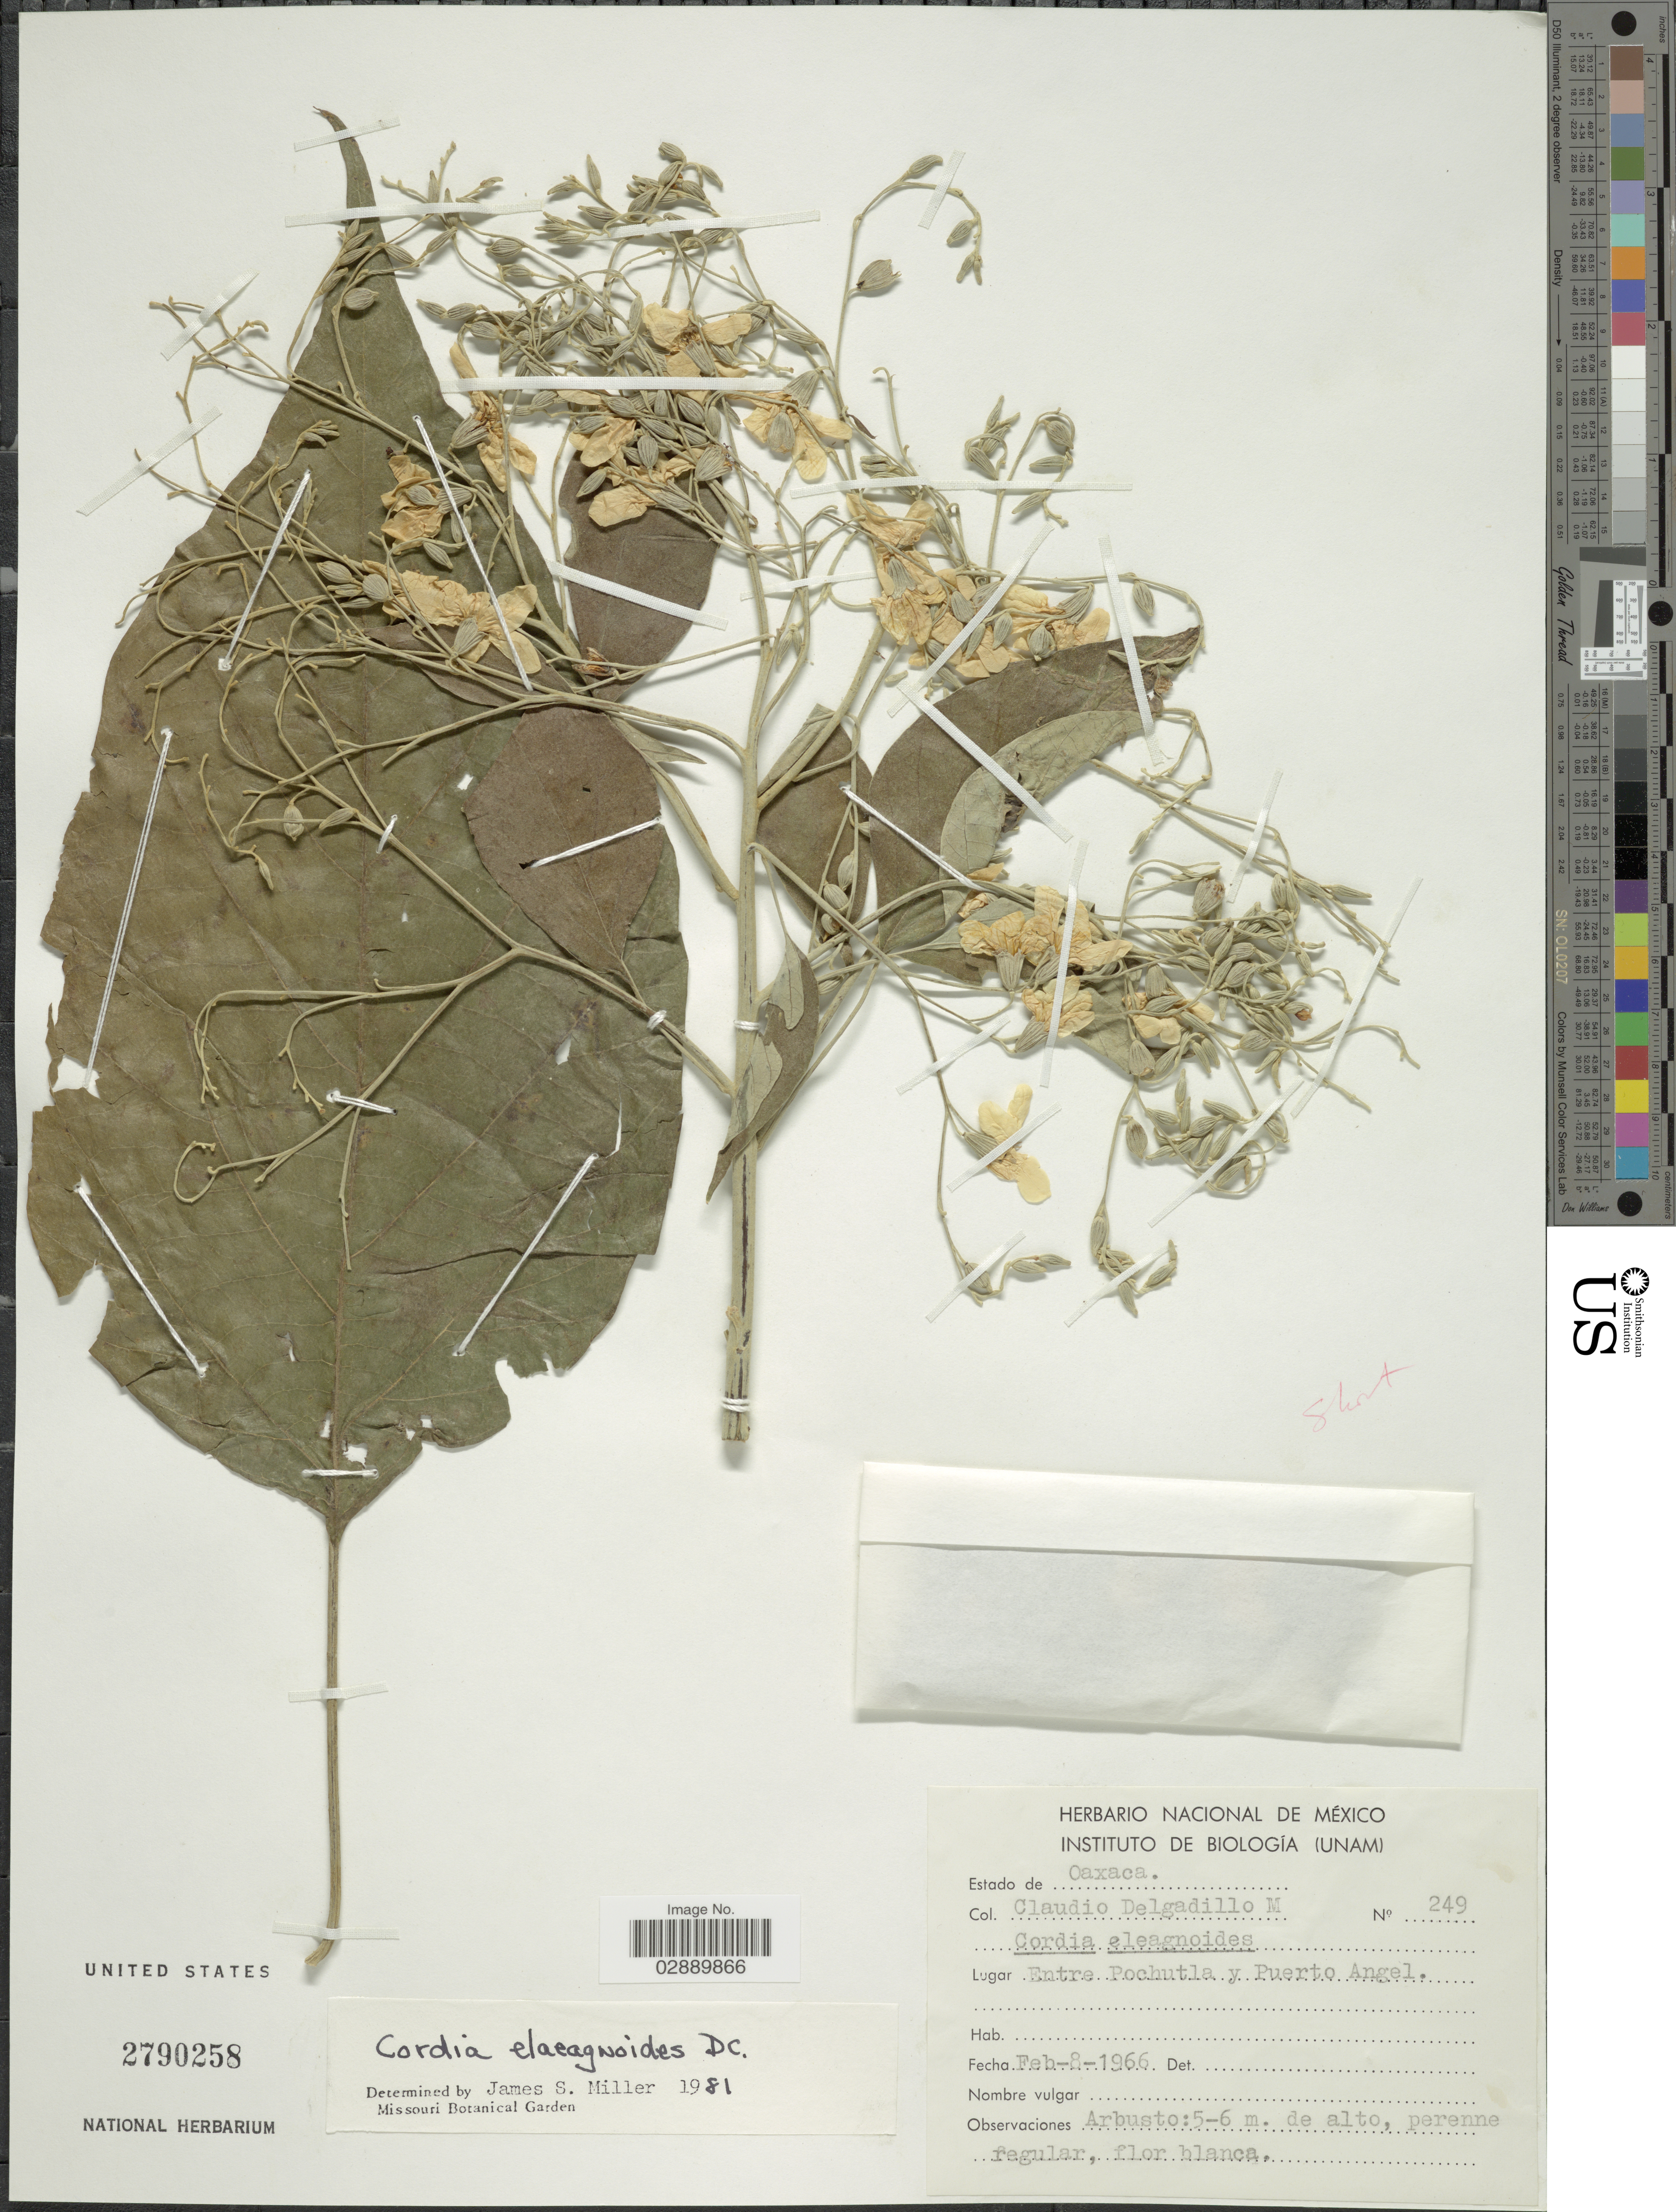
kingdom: Plantae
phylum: Tracheophyta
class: Magnoliopsida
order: Boraginales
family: Cordiaceae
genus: Cordia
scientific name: Cordia elaeagnoides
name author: A. DC.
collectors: C. Delgadillo-m.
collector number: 249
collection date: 1966-02-08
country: Mexico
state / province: Oaxaca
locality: Entre Pochutla y Puerto Angel.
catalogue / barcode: US 2790258